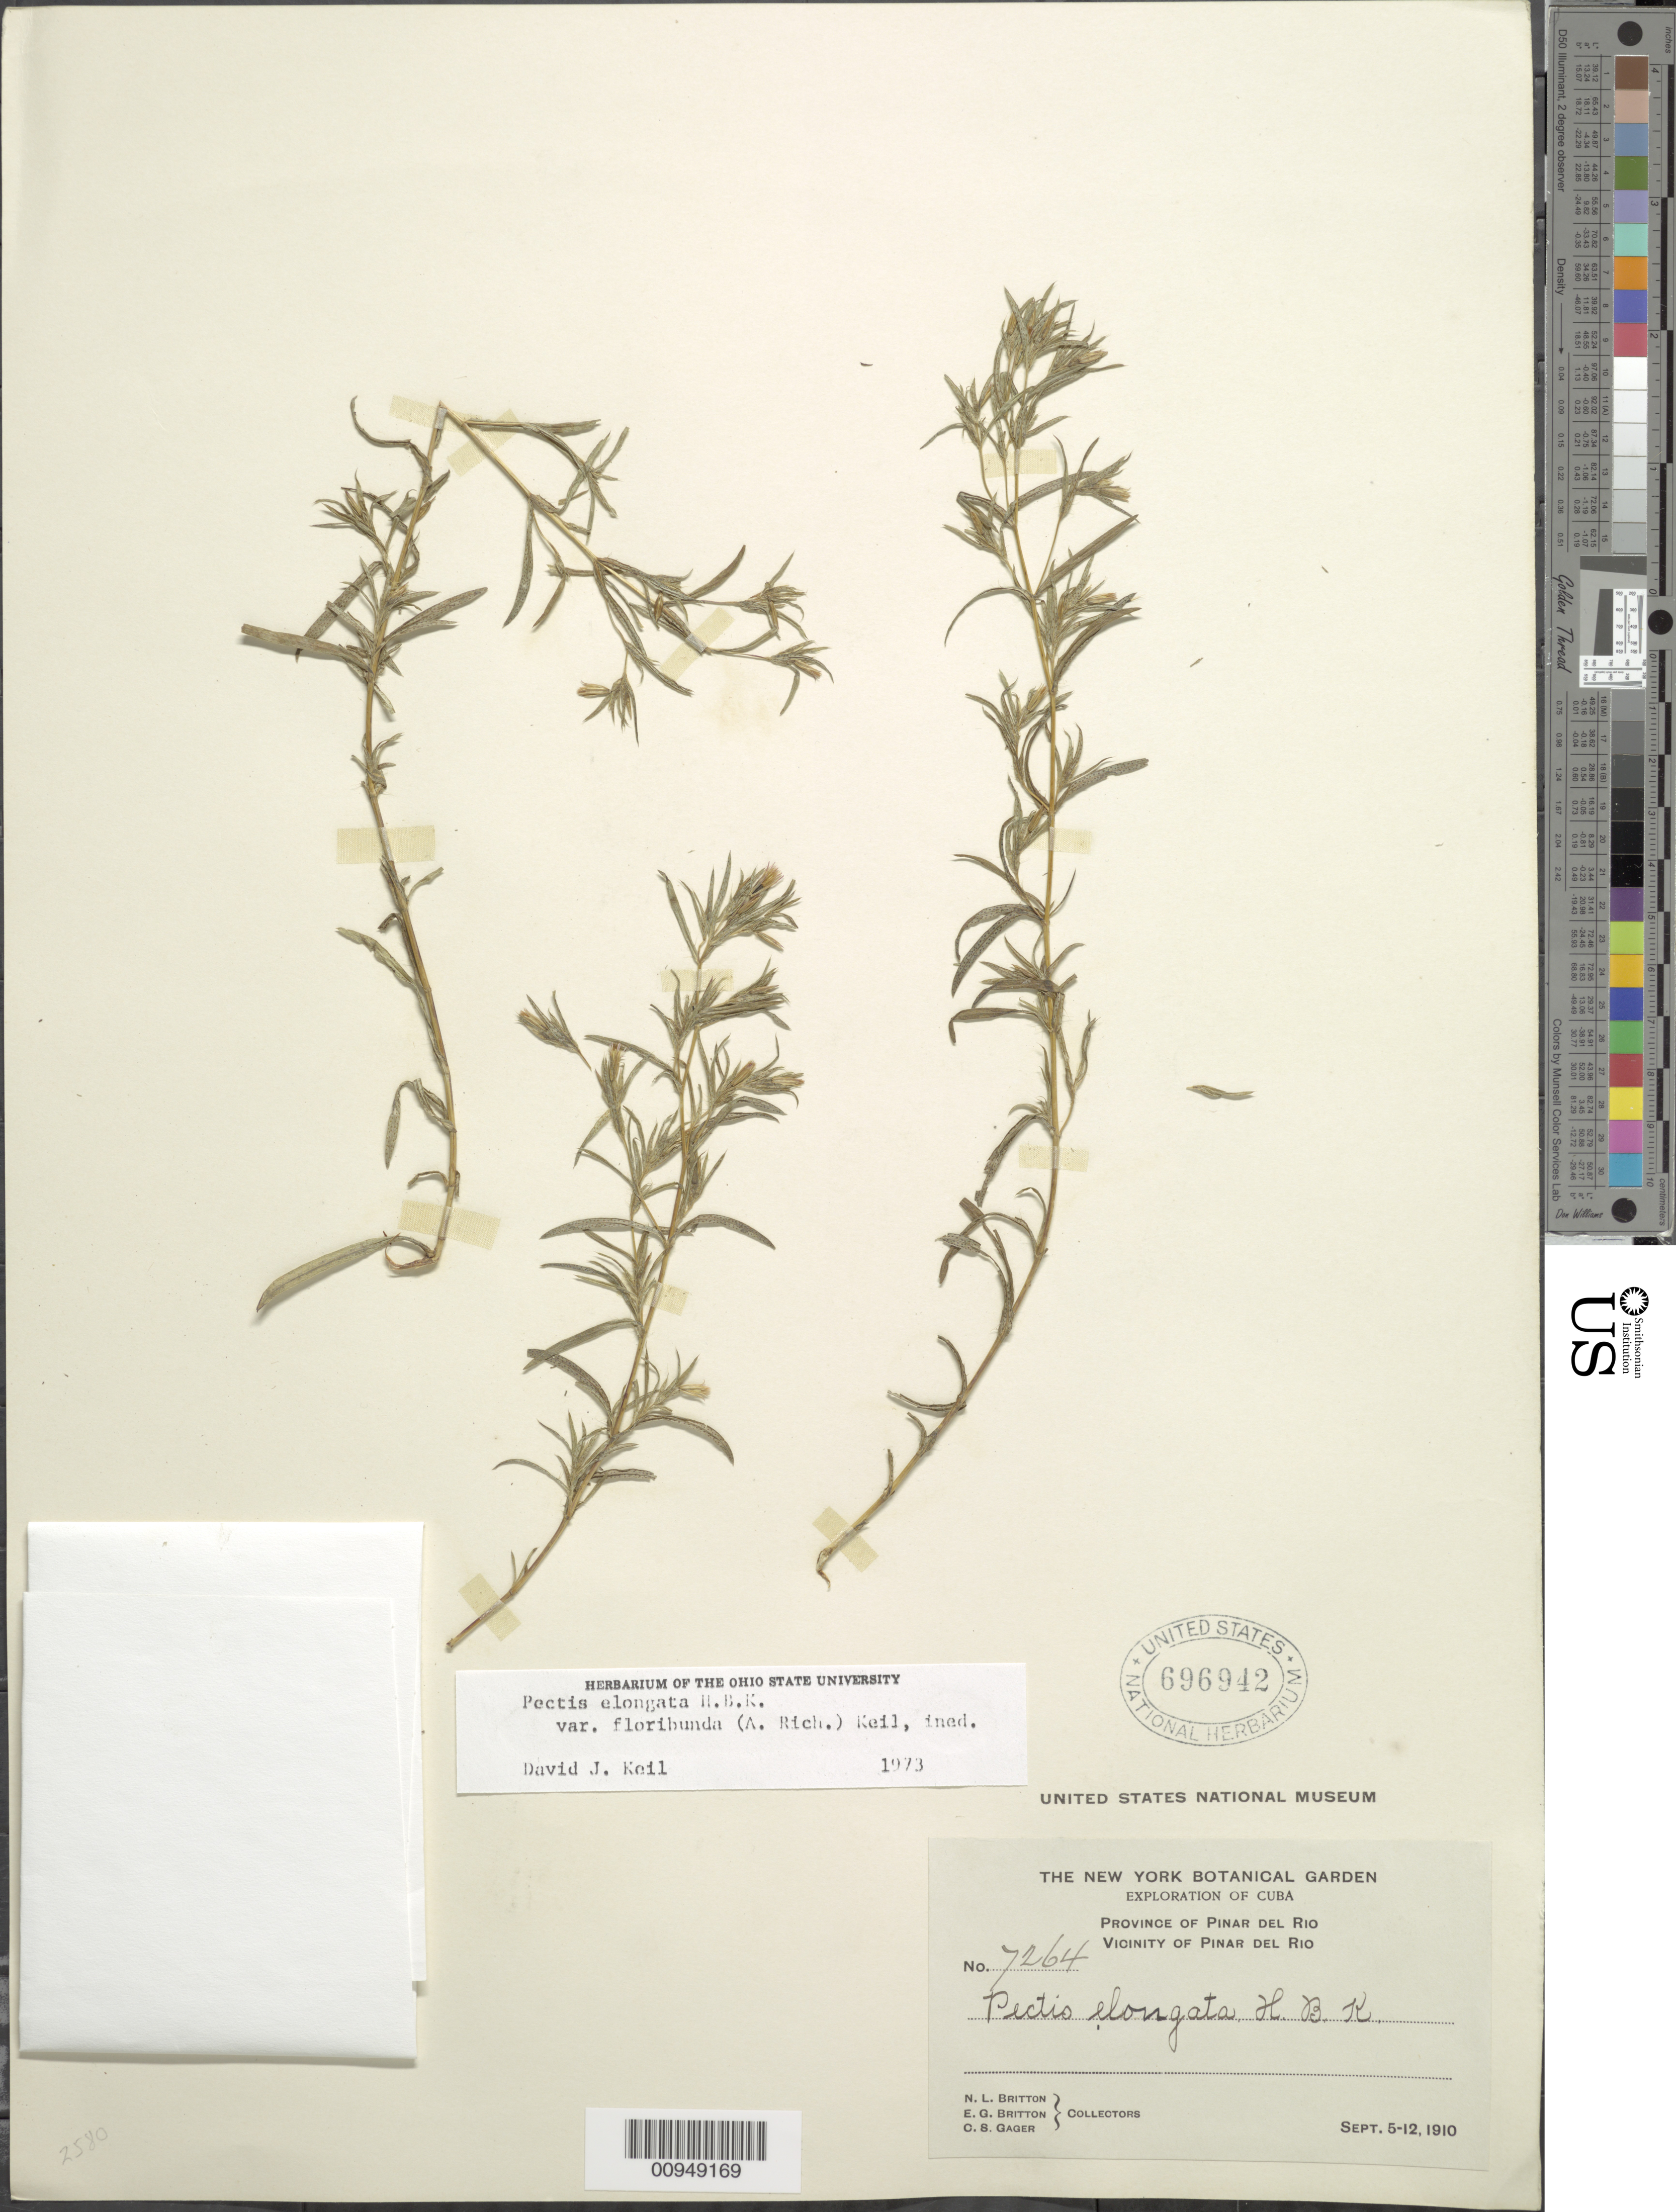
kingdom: Plantae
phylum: Tracheophyta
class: Magnoliopsida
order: Asterales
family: Asteraceae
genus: Pectis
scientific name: Pectis elongata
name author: Kunth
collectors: N. Britton, E. G. Britton & C. Gager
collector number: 7264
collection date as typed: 05 Sep 1910 to 12 Sep 1910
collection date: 1910-09-05/1910-09-12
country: Cuba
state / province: Pinar del Rio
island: Cuba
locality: Vicinity of Pinar del Rio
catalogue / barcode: US 696942